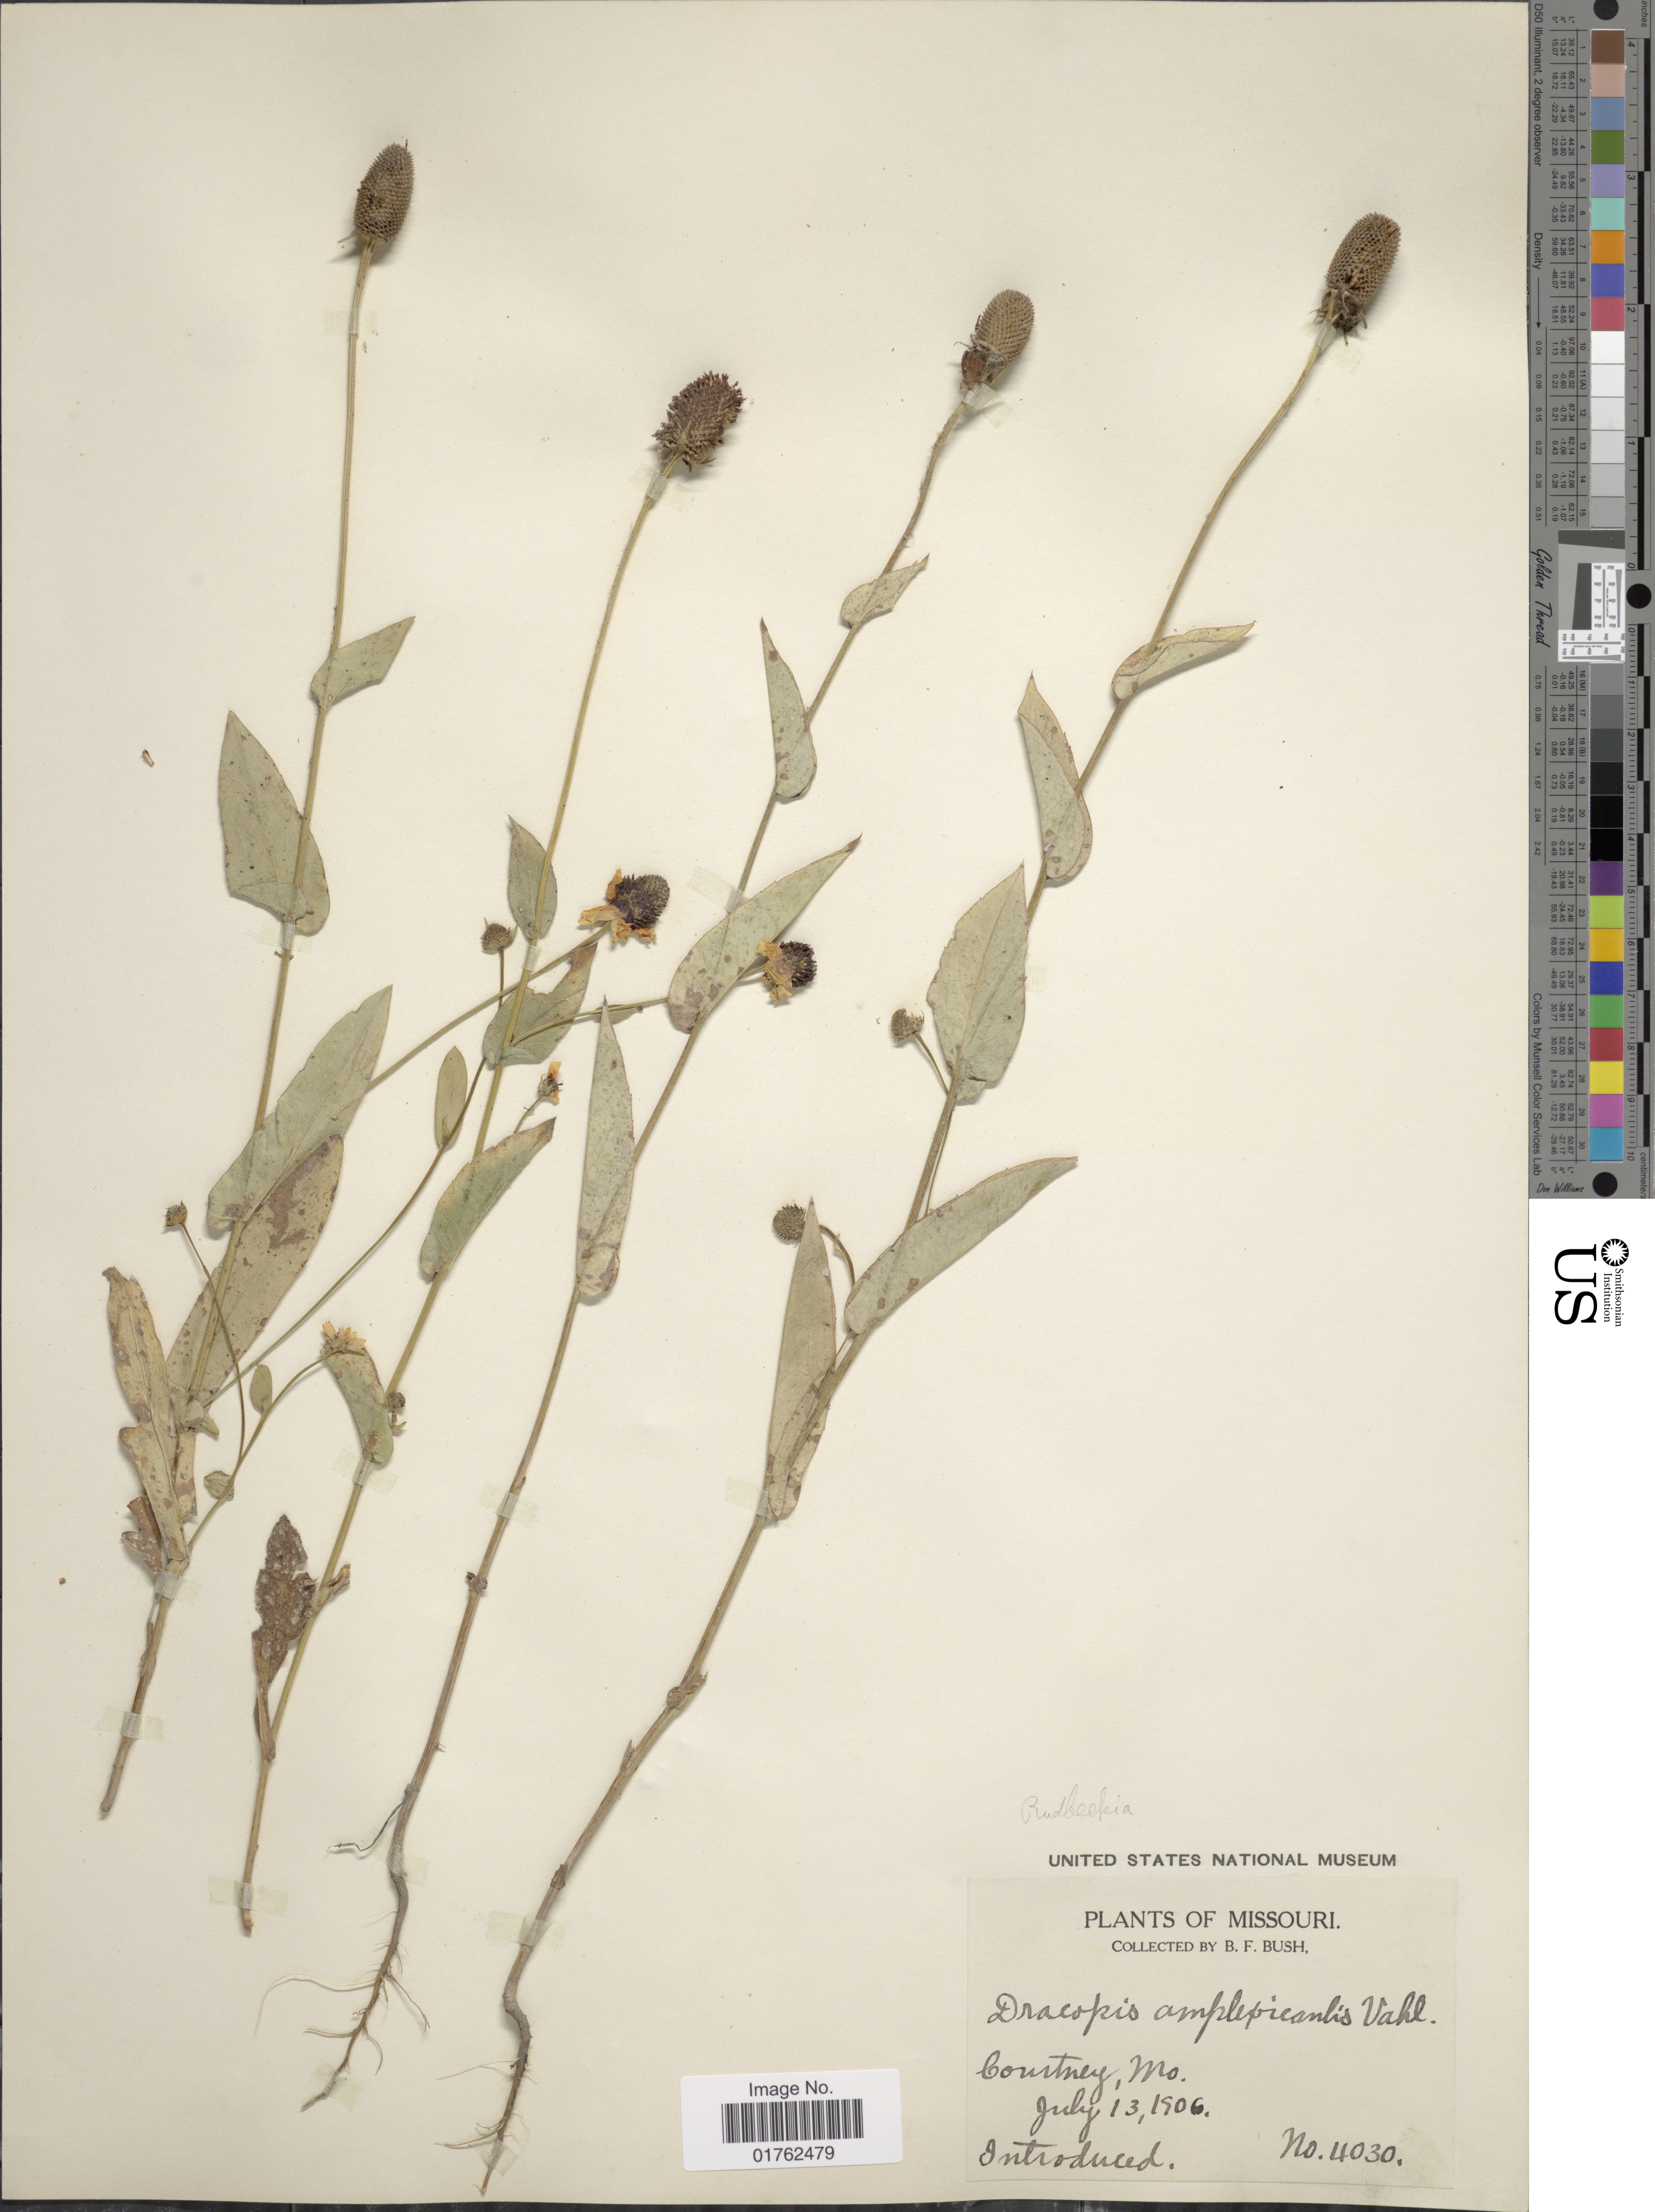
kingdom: Plantae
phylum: Tracheophyta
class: Magnoliopsida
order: Asterales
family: Asteraceae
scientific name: Dracopis amplexicaulis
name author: (Vahl) Cass.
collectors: B. F. Bush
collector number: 4030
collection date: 1906-07-13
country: United States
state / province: Missouri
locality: Courtney